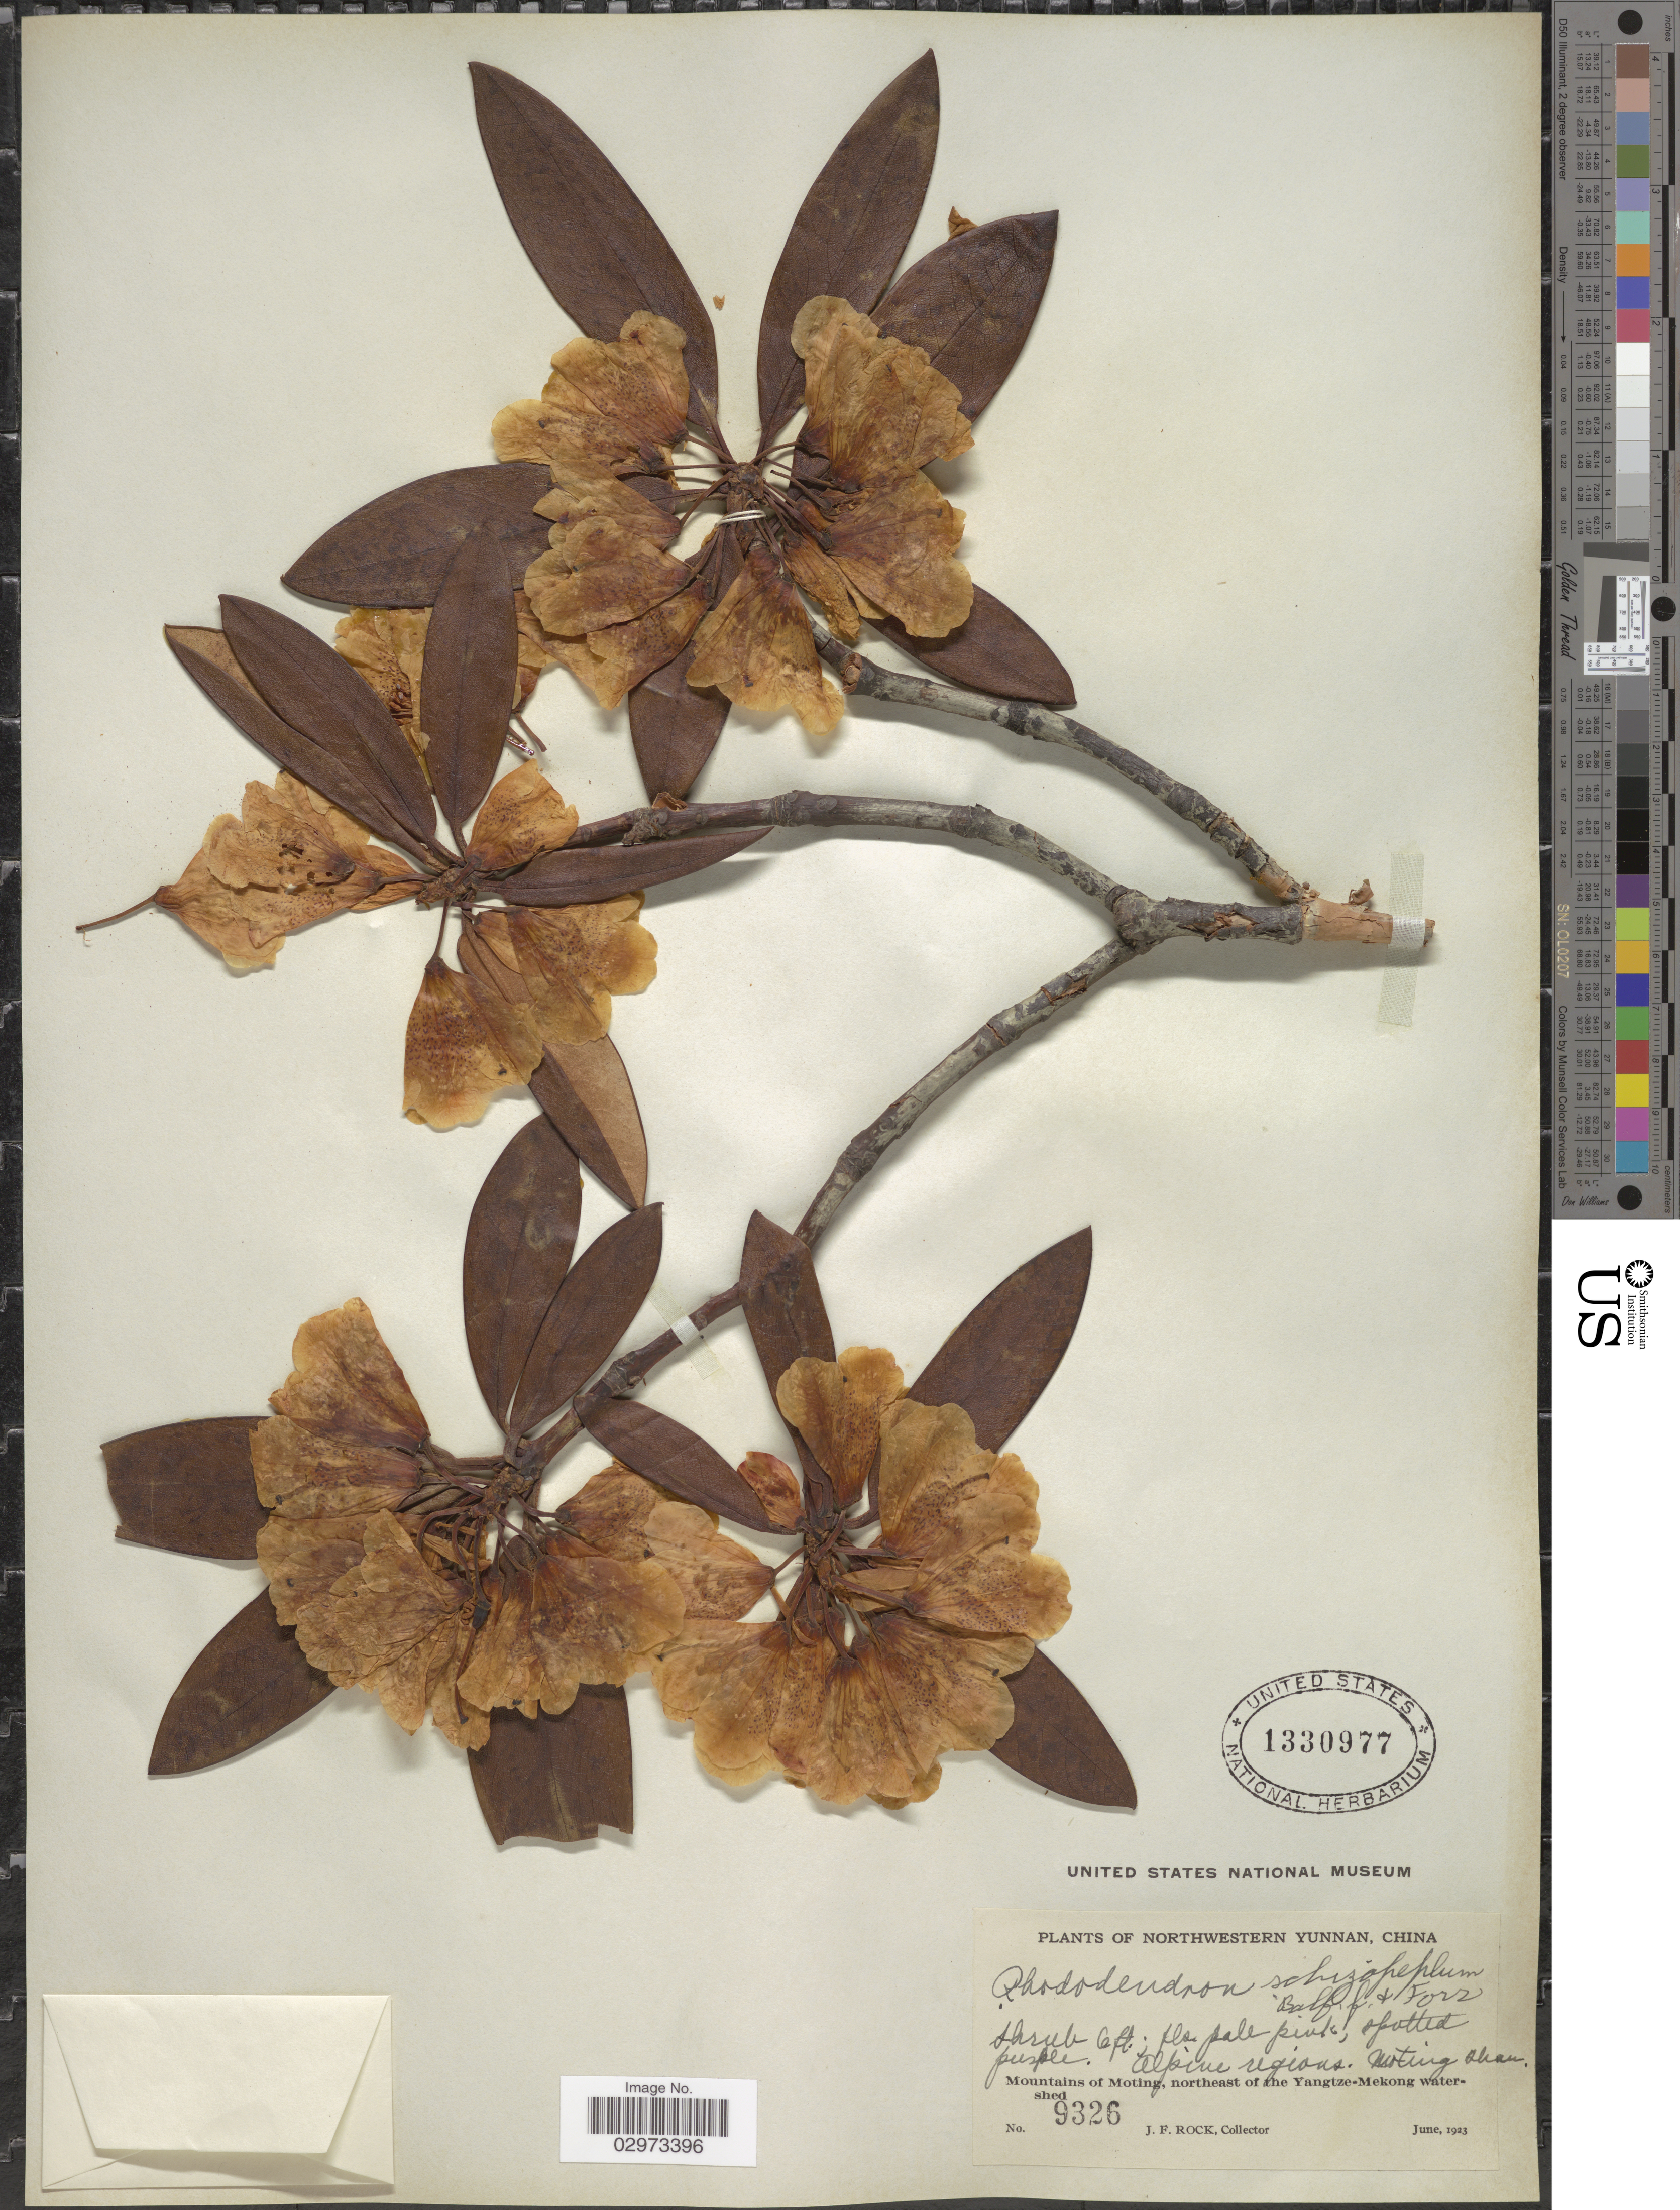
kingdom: Plantae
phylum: Tracheophyta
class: Magnoliopsida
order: Ericales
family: Ericaceae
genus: Rhododendron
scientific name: Rhododendron schizopeplum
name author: Balf. f. & Forrest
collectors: J. Rock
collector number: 9326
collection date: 1923-06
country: China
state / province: Yunnan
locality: Northwestern Yunnan. Alpine regions. Moting shan. Mountains of Moting, northeast of the Yangtze-Mekong watershed.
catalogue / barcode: US 1330977